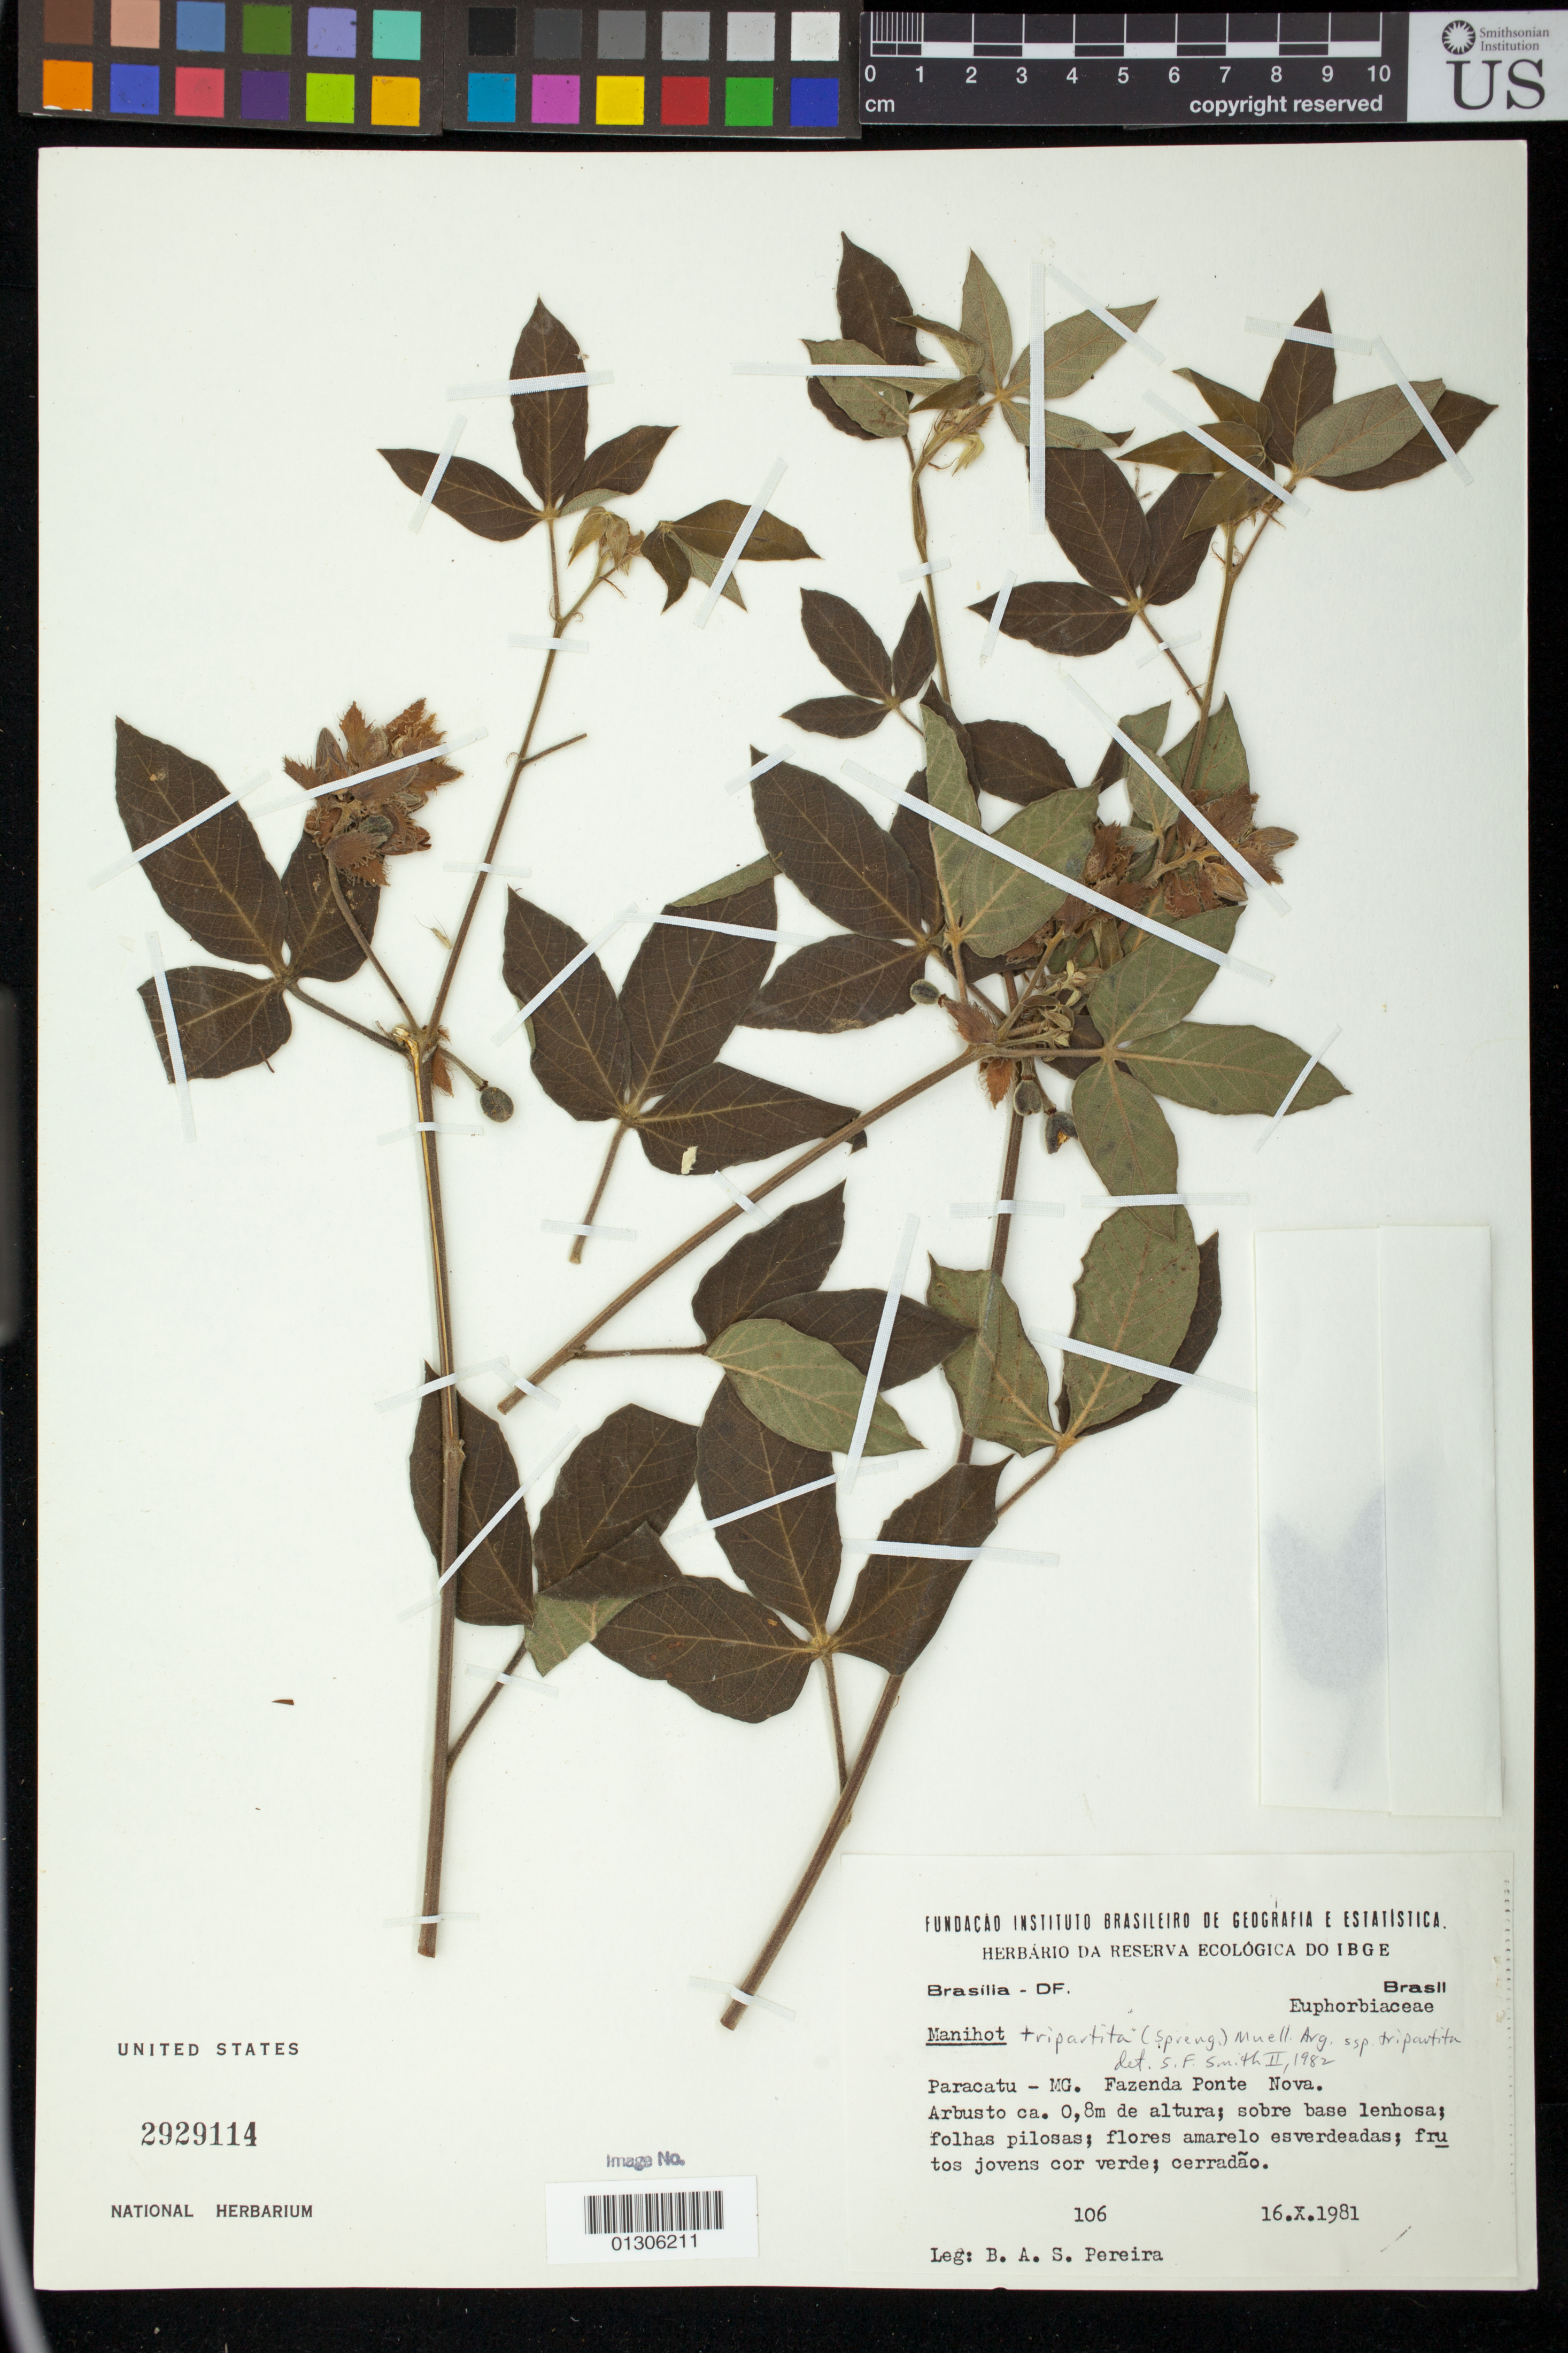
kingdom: Plantae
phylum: Tracheophyta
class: Magnoliopsida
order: Malpighiales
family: Euphorbiaceae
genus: Manihot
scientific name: Manihot tripartita subsp. tripartita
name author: (Spreng.) Müll. Arg.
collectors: B. A. S. Pereira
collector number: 106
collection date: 1981-10-16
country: Brazil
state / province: Minas Gerais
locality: Paracatu. Fazenda Ponte Nova.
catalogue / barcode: US 2929114